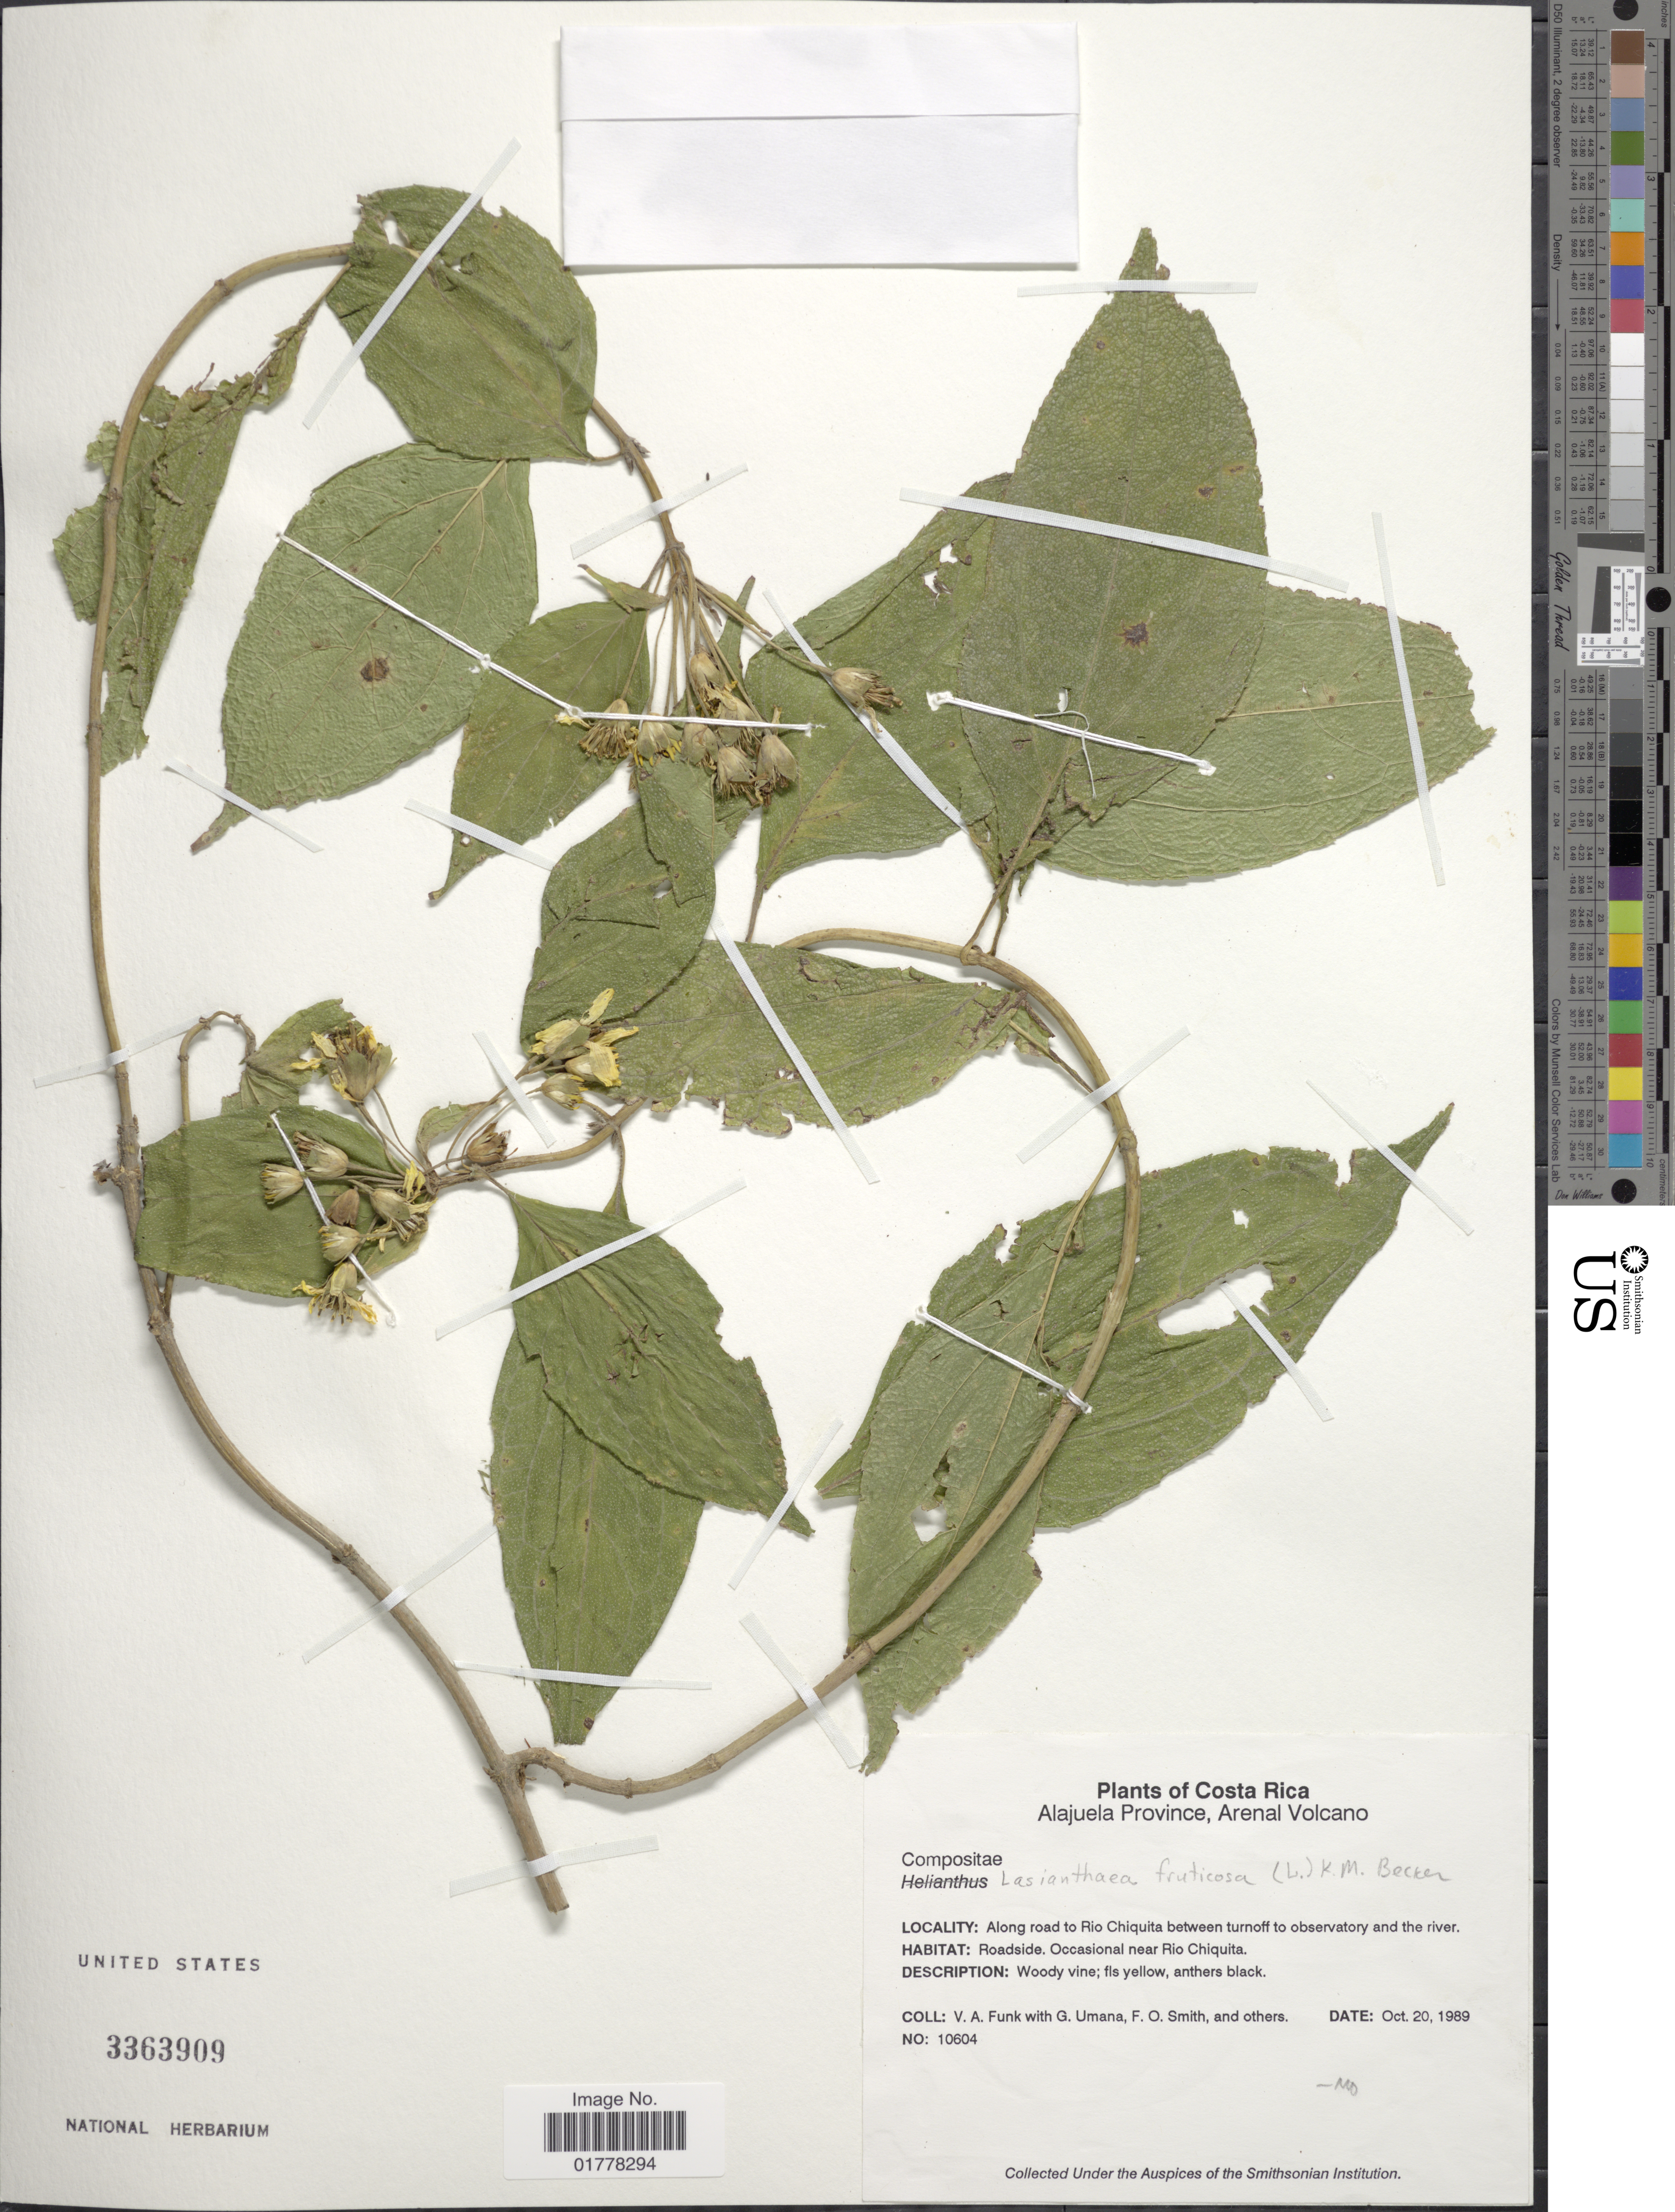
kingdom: Plantae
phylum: Tracheophyta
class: Magnoliopsida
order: Asterales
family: Asteraceae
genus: Lasianthaea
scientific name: Lasianthaea fruticosa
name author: (L.) K.M. Becker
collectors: V. Funk, G. Umana, F. Smith & et al.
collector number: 10604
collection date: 1989-10-20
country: Costa Rica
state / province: Alajuela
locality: Alajuela Province, Arenal Volcano. Along road to Rio Chiquita between turnoff to observatory and the river. Roadside. Occasional near Rio Chiquita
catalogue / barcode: US 3363909